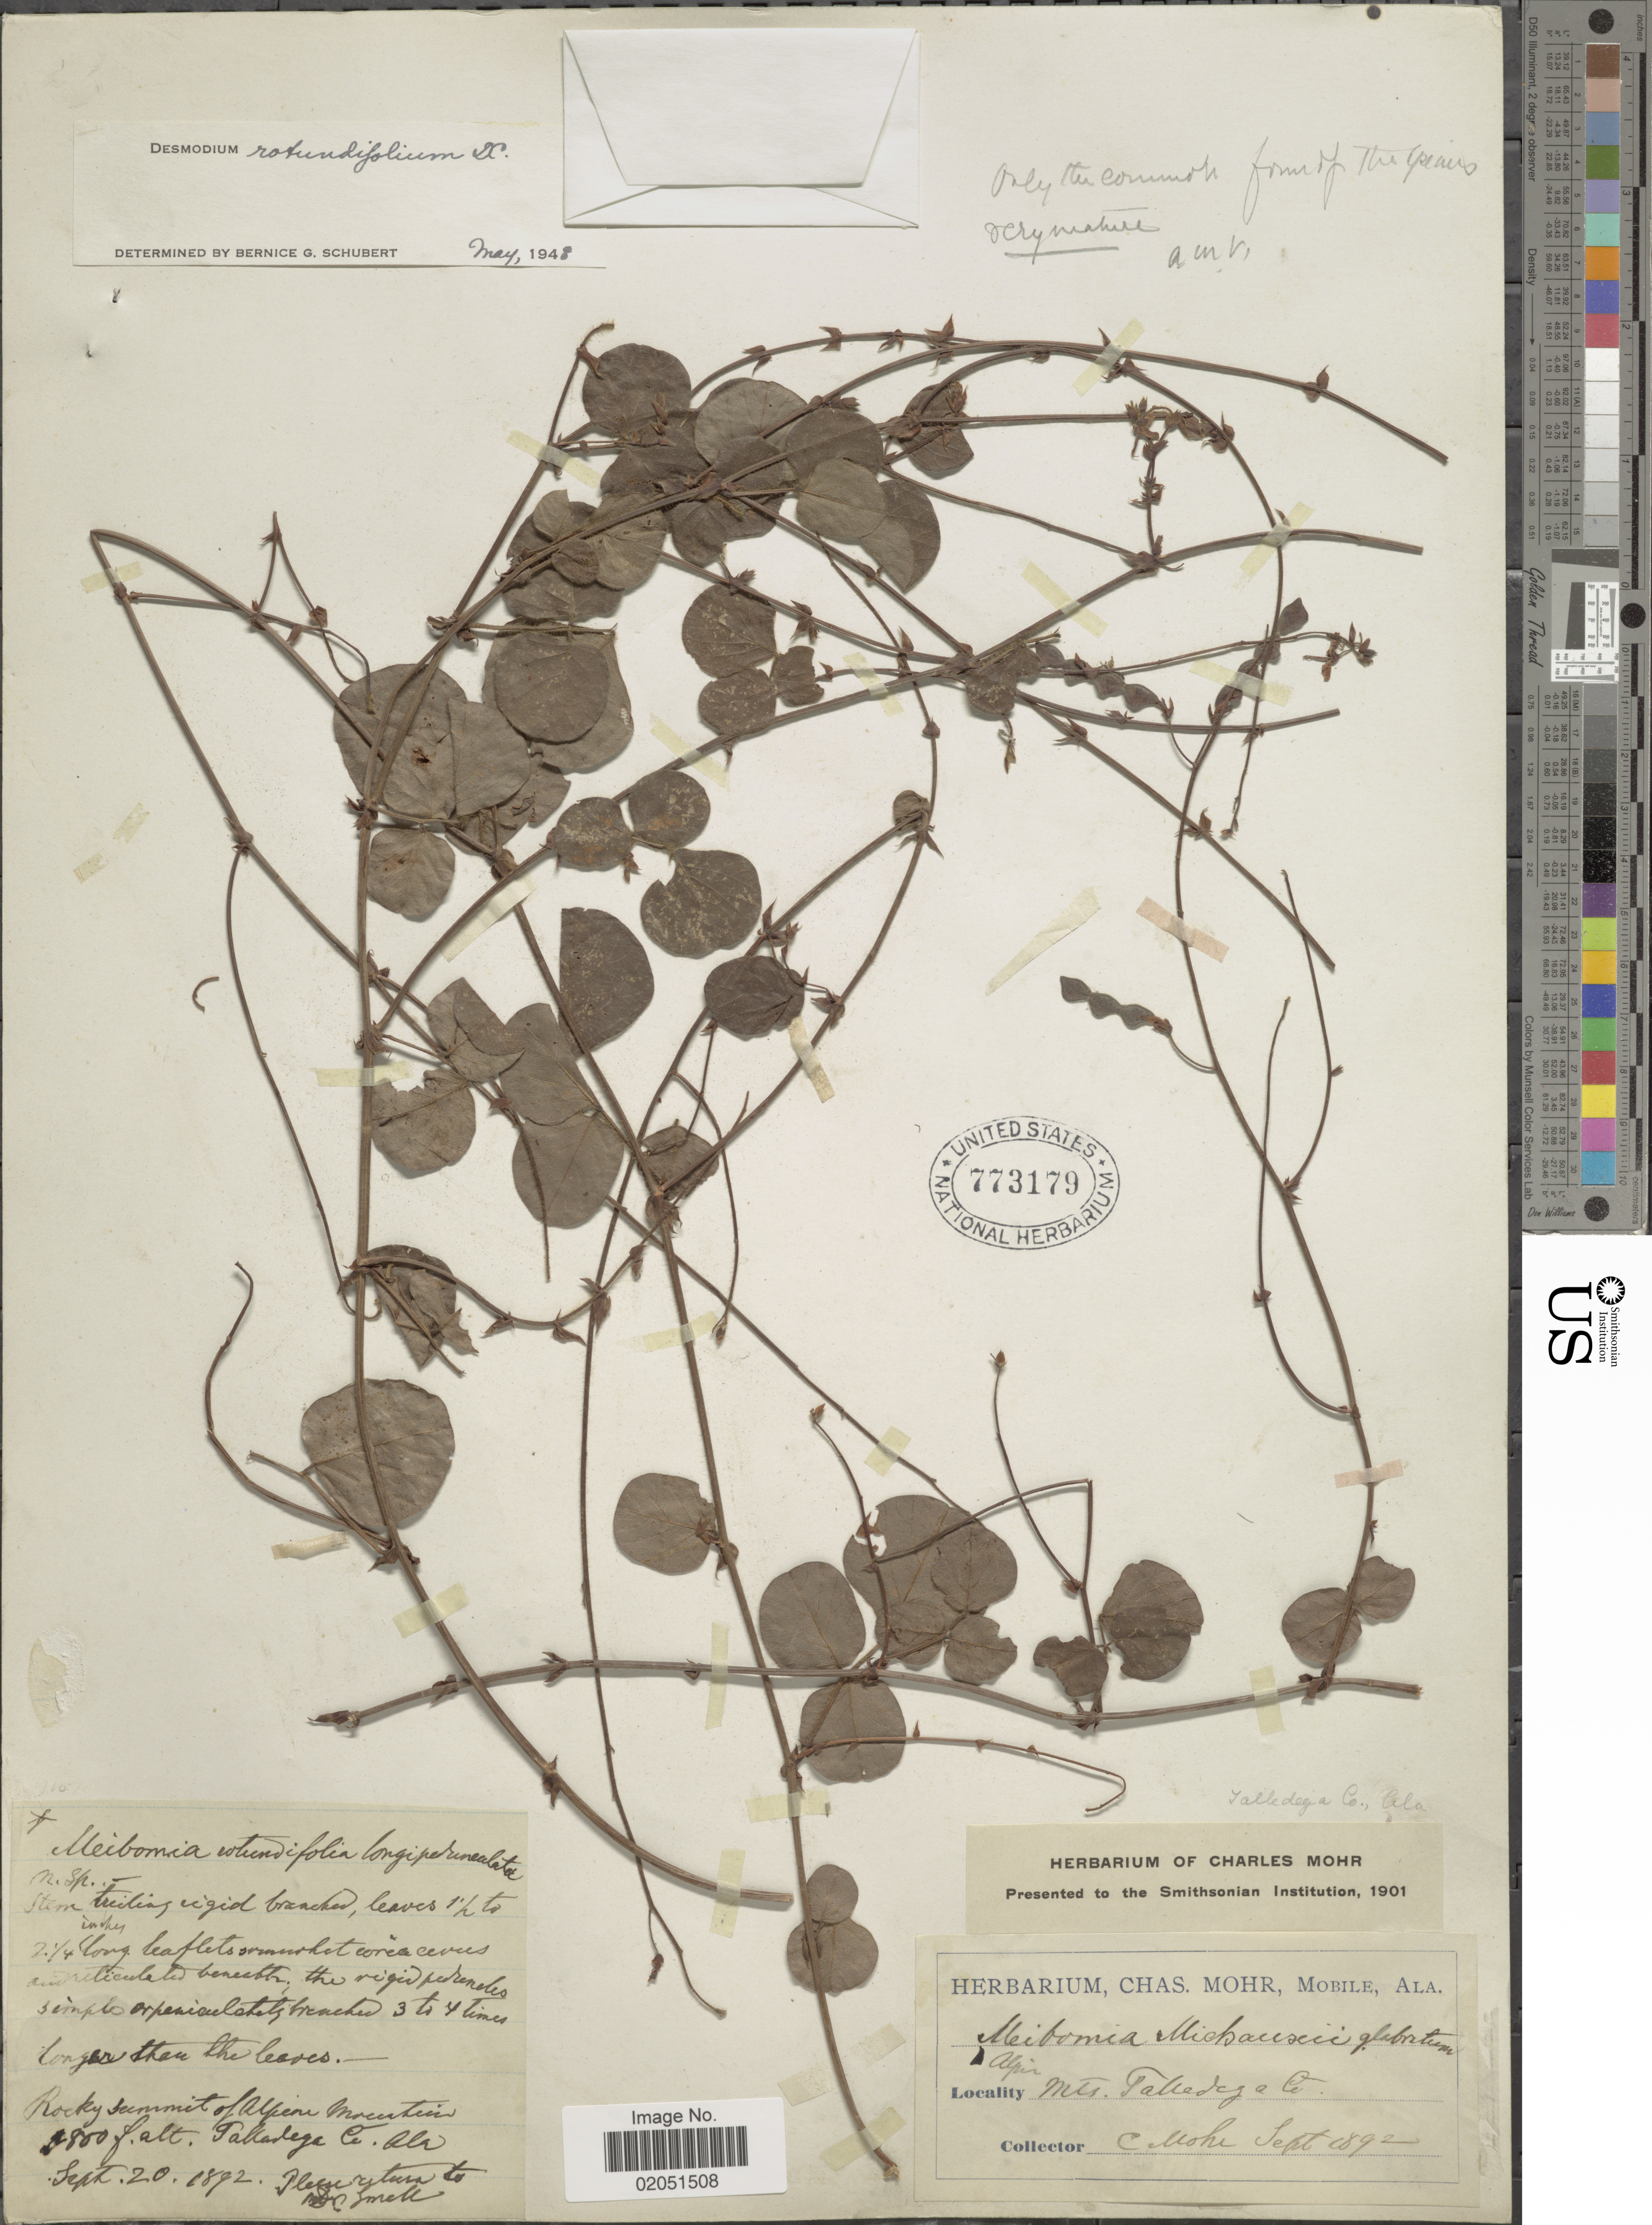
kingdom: Plantae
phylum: Tracheophyta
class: Magnoliopsida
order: Fabales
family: Fabaceae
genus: Desmodium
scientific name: Desmodium rotundifolium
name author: DC.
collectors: C. T. Mohr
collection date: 1892-09-20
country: United States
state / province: Alabama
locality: Rocky summit of Alpine Mountains, Talladega Co.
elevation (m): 244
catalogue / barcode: US 773179